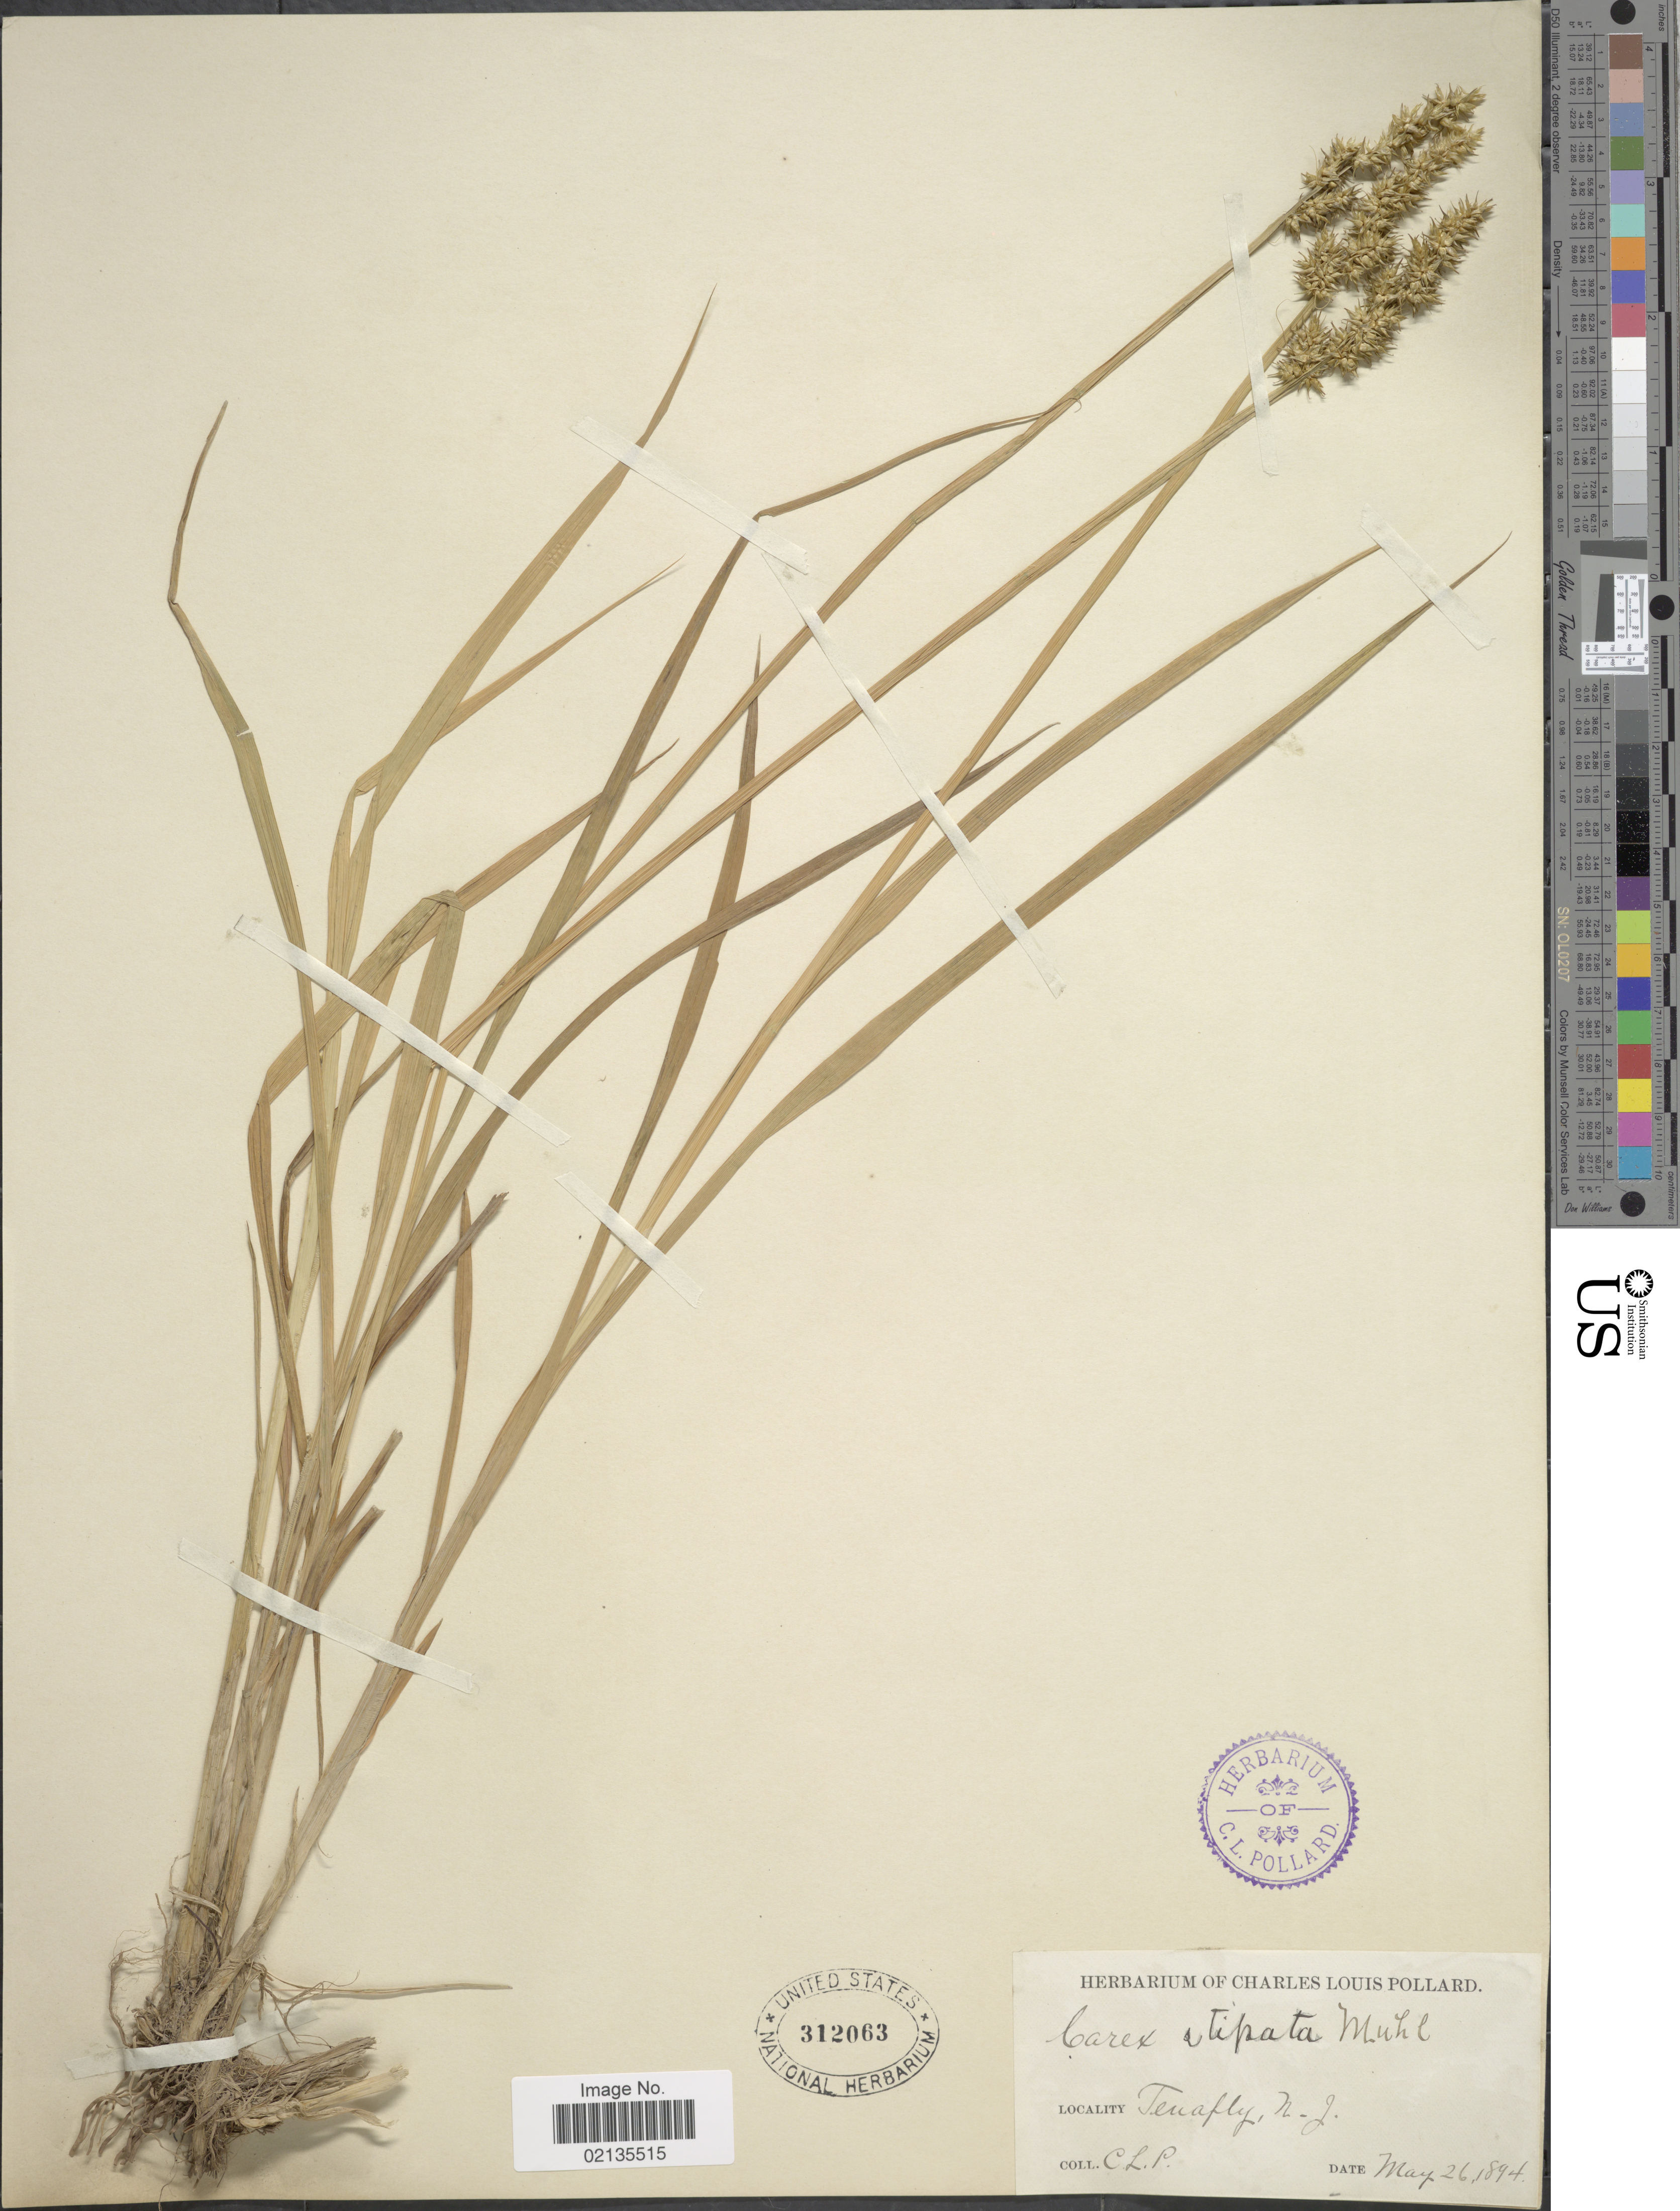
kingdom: Plantae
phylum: Tracheophyta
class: Liliopsida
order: Poales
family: Cyperaceae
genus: Carex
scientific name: Carex stipata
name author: Muhl. ex Willd.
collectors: C. L. Pollard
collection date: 1894-05-26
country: United States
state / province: New Jersey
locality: Tenafly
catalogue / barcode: US 312063